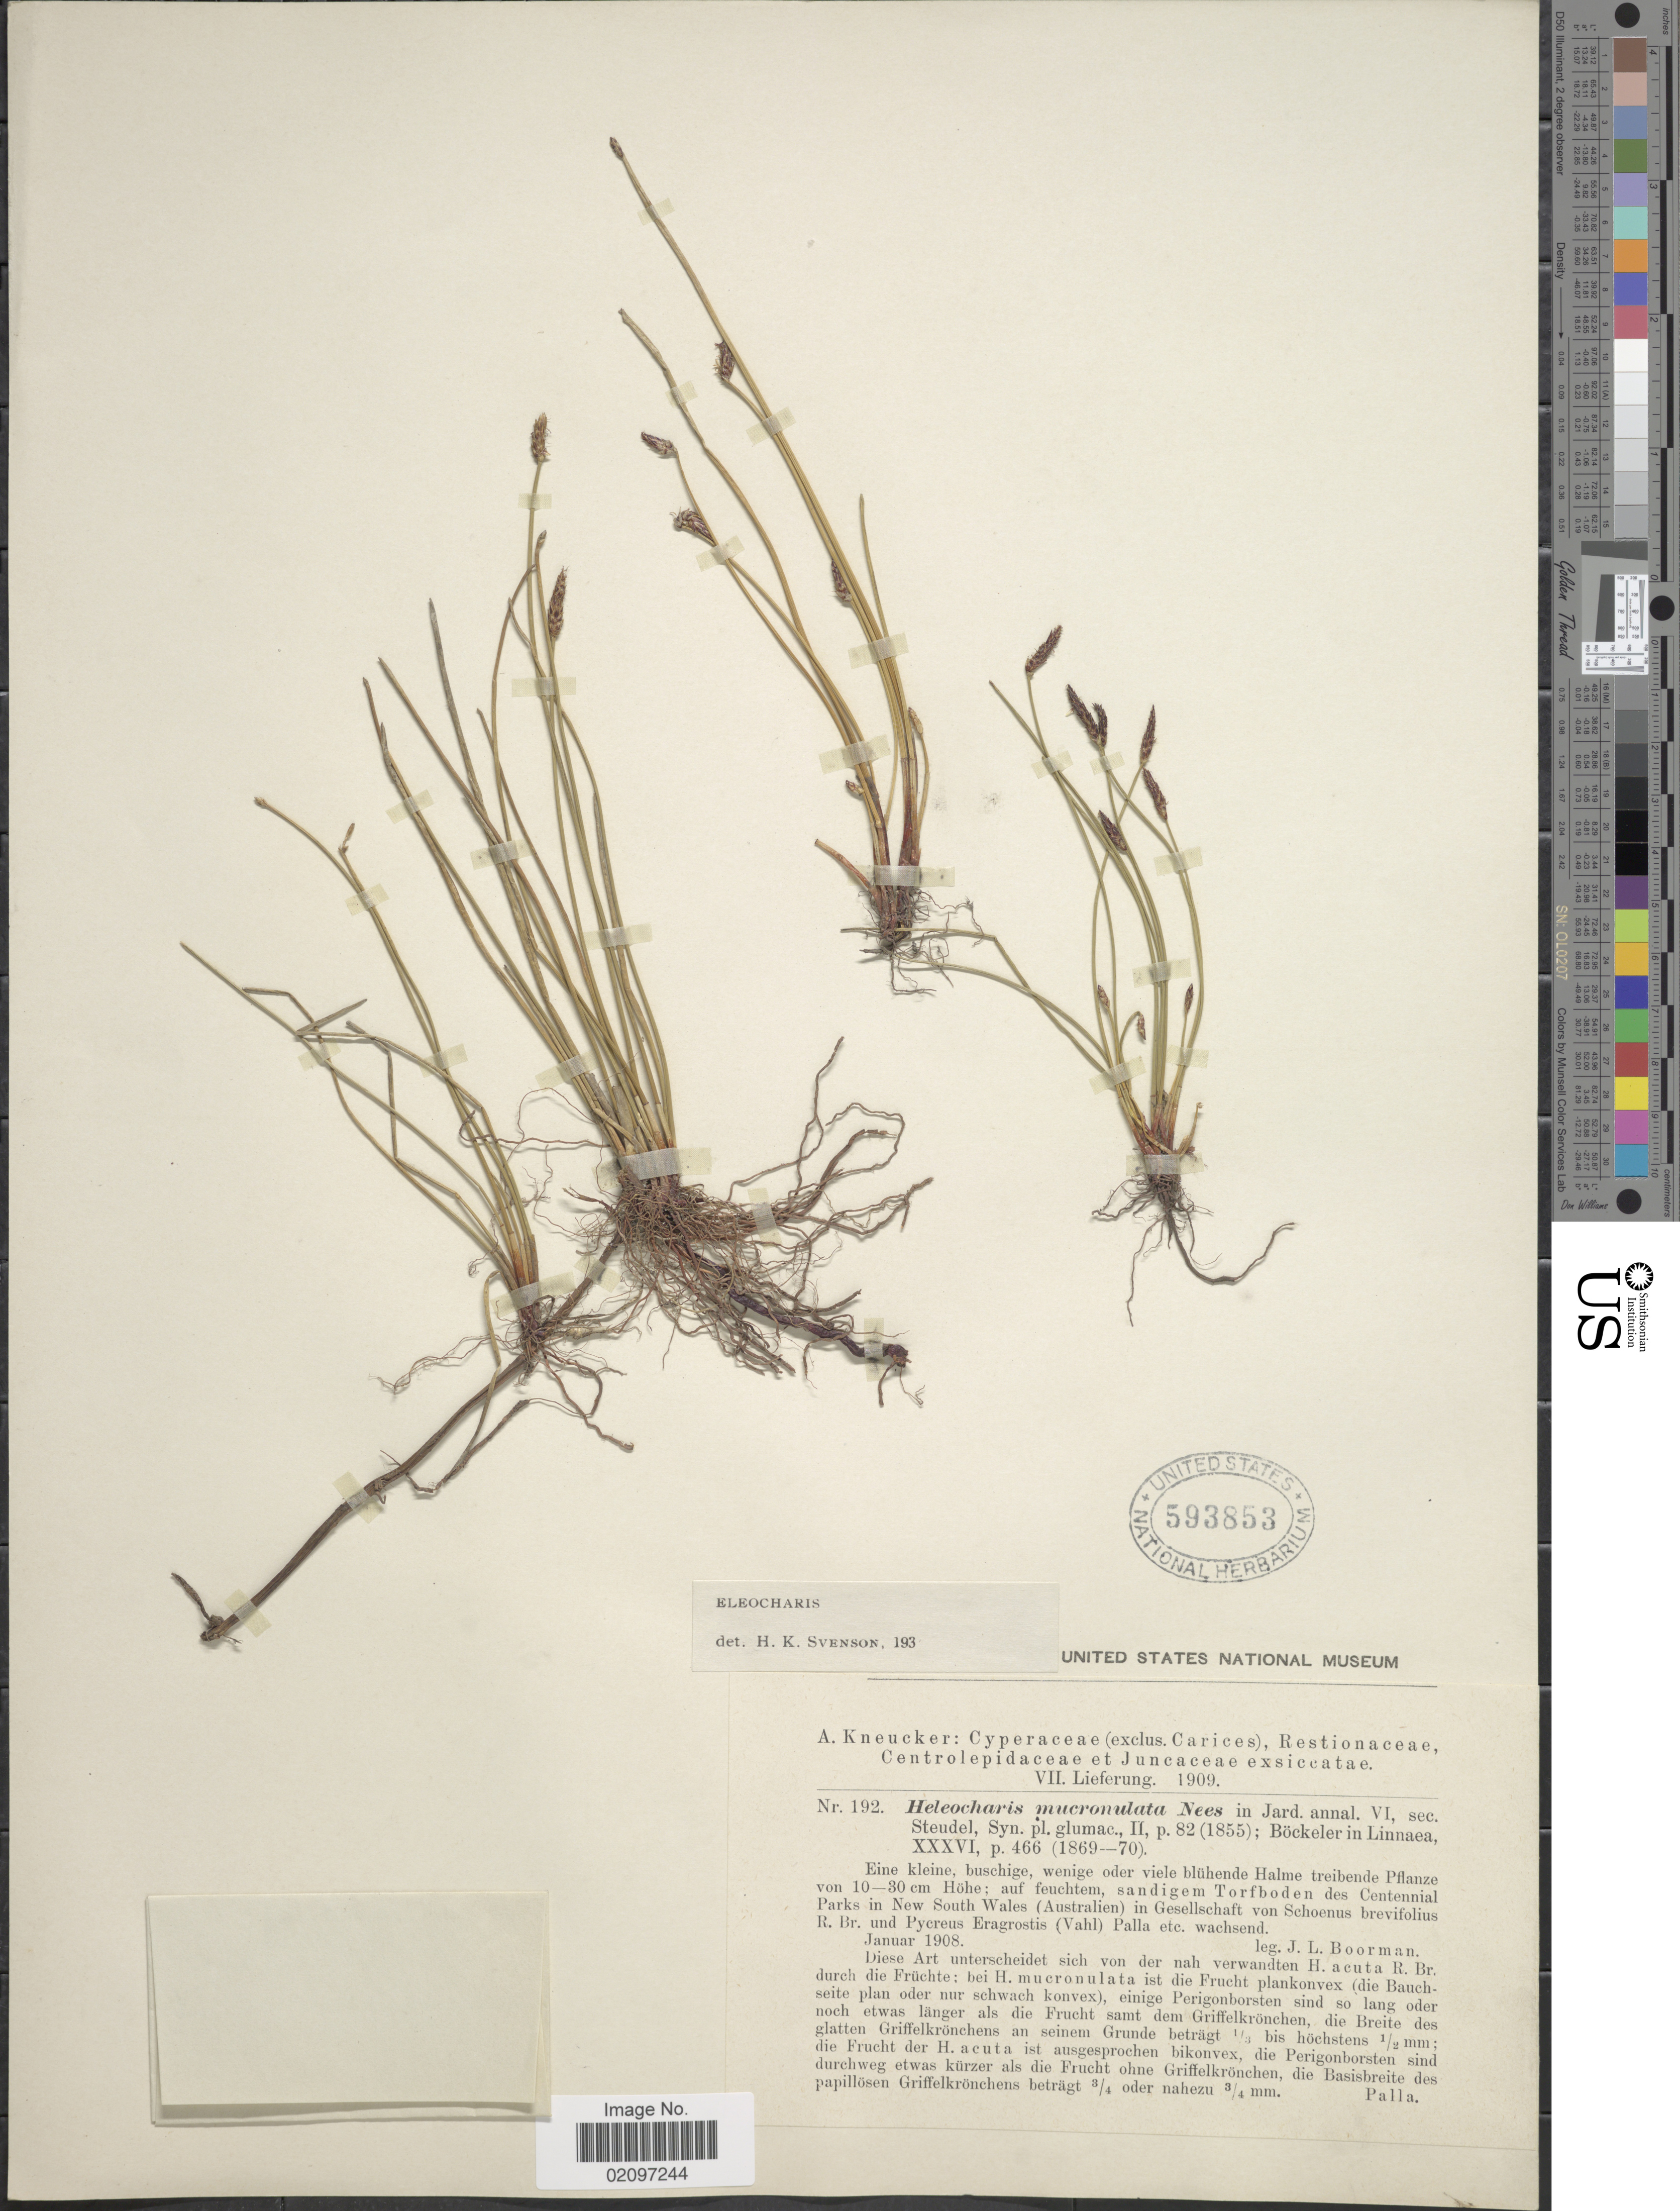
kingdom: Plantae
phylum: Tracheophyta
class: Liliopsida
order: Poales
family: Cyperaceae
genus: Eleocharis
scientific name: Eleocharis acuta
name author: R. Br.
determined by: Strong, Mark T., (BOT), Smithsonian Institution - National Museum of Natural History (UNITED STATES)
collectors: J. Boorman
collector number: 192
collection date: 1908-01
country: Australia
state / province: New South Wales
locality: Sandigen Torfboden des Centennial Parks in New South Wales (Australien in Gesellschaft von Shoenus brevifolius R. Br und Pycreus Eragrostis (Vahl) Palla etc. wachsend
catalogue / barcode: US 593853